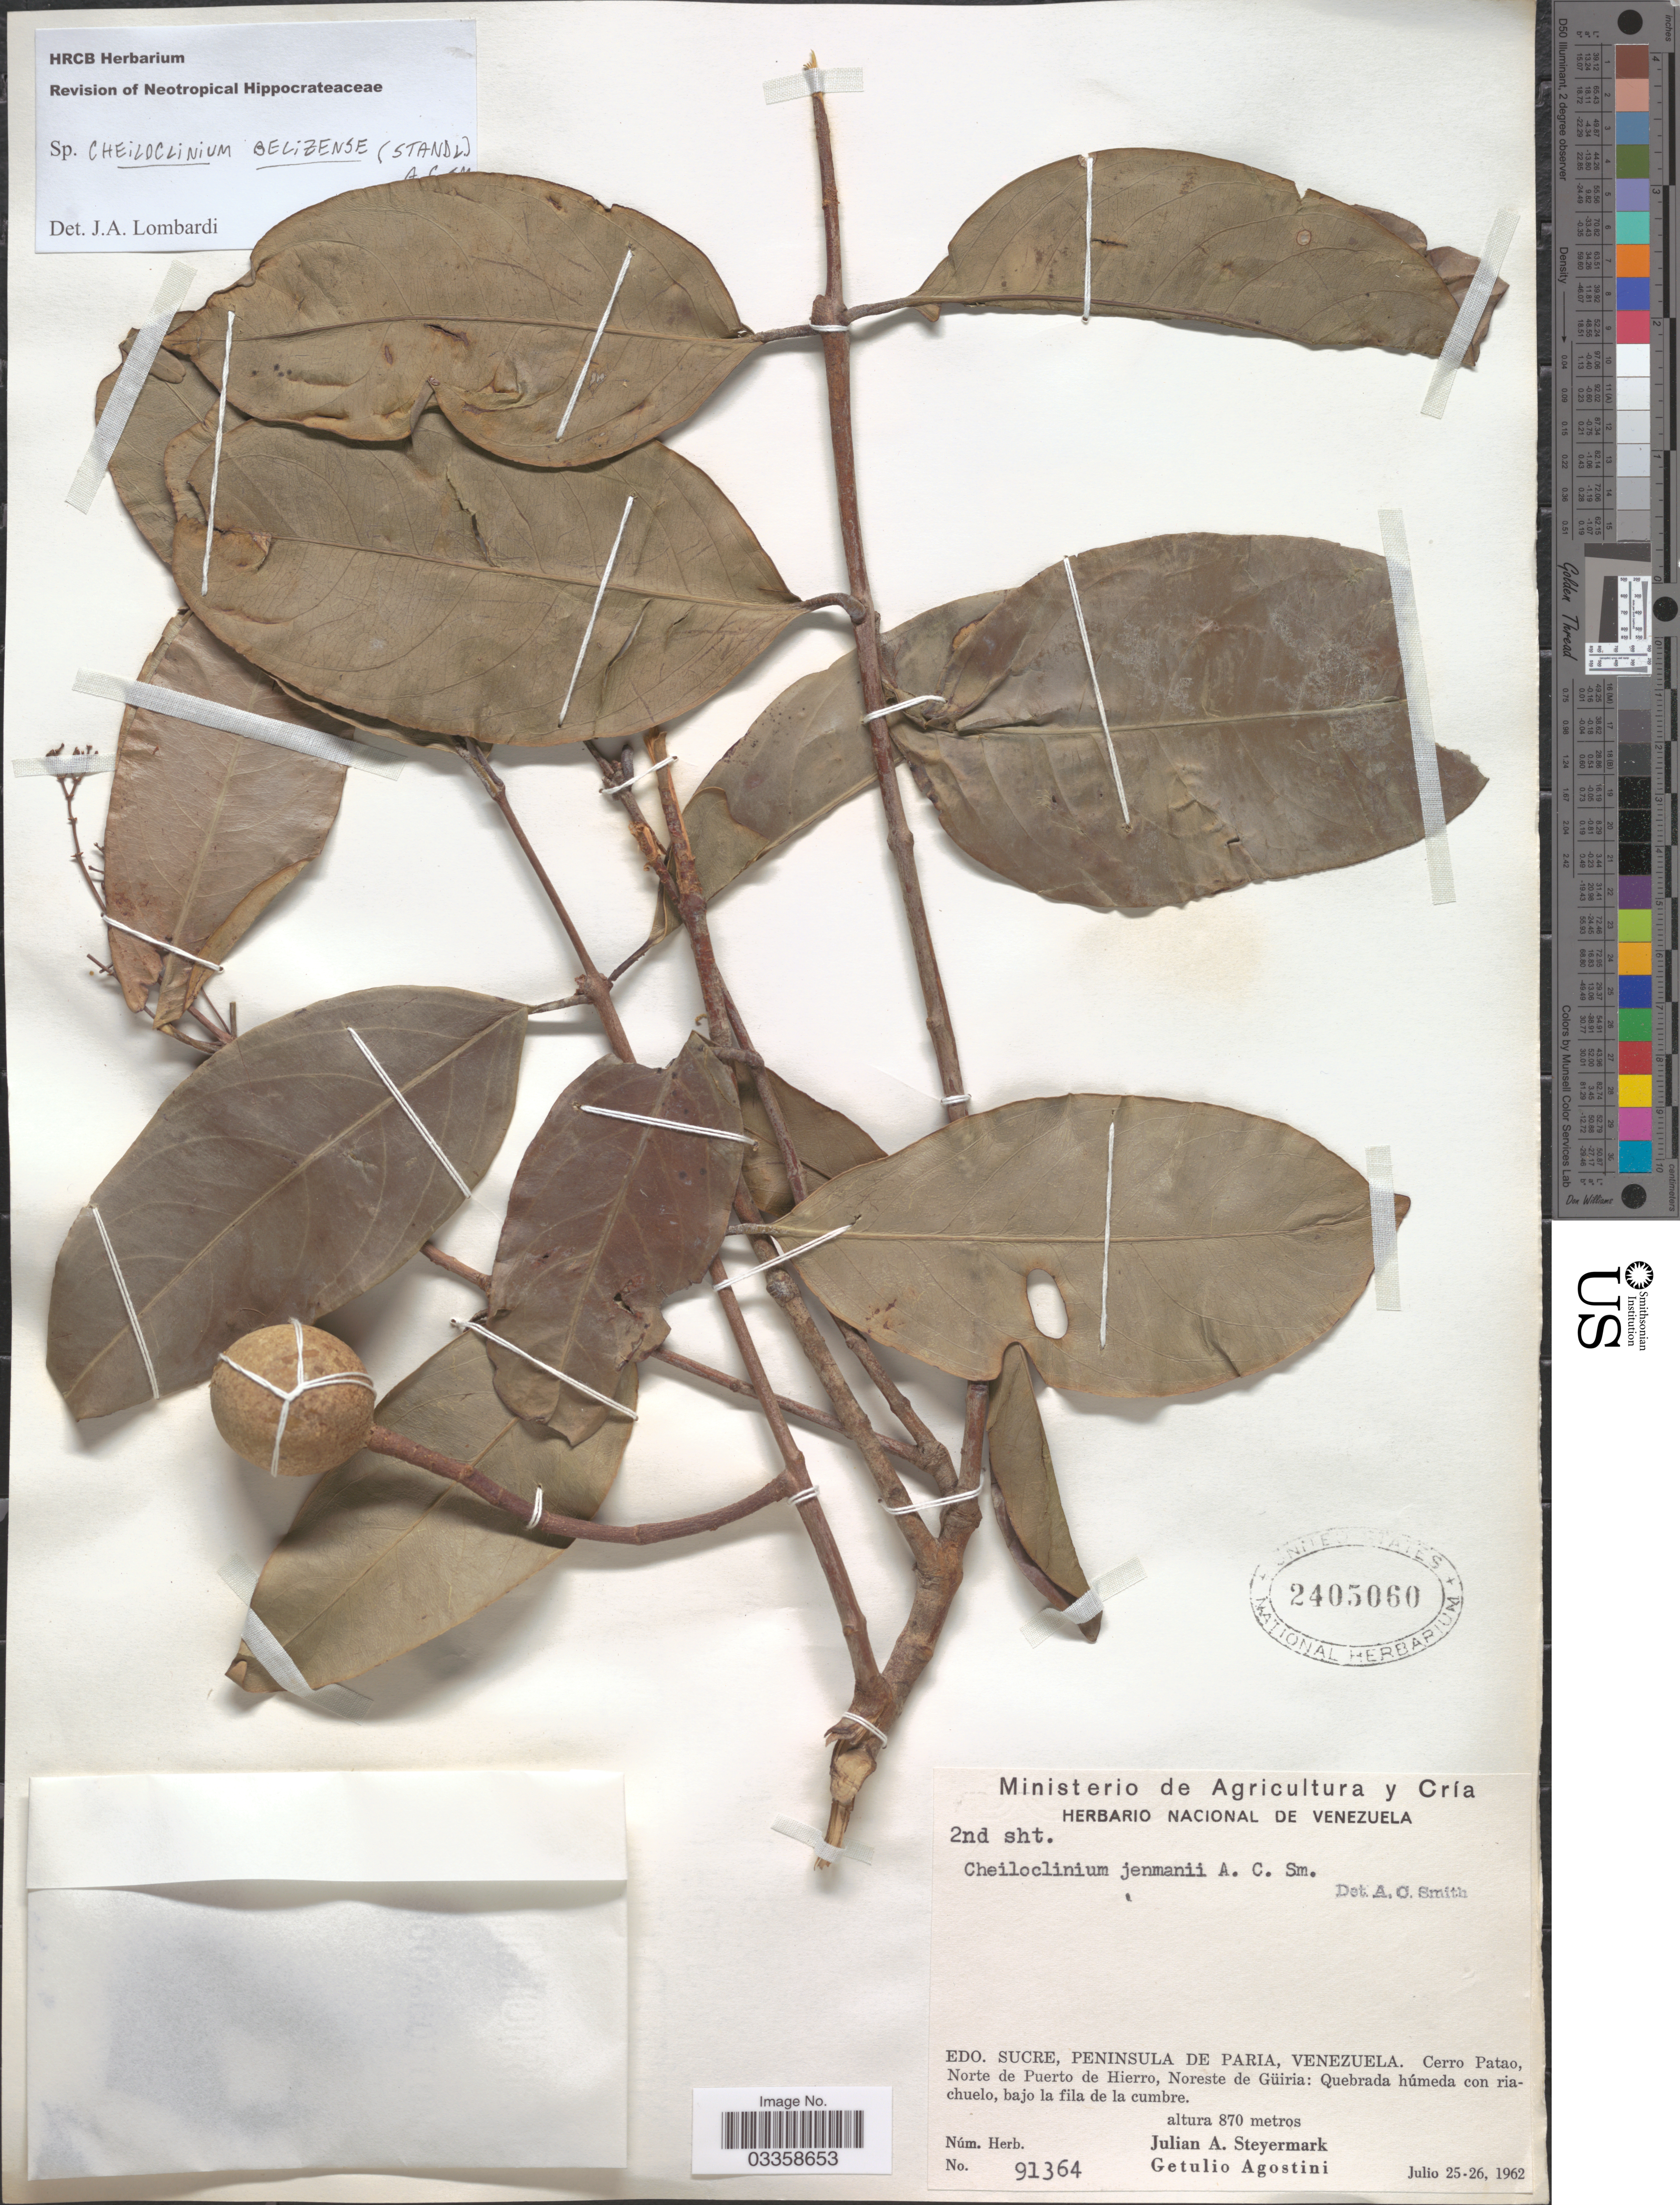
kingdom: Plantae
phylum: Tracheophyta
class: Magnoliopsida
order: Celastrales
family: Celastraceae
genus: Cheiloclinium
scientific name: Cheiloclinium belizense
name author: (Standl.) A.C. Sm.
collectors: J. Steyermark & G. Agostini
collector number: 91364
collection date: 1962-07-25/1962-07-26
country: Venezuela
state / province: Sucre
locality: Peninsula de Paria. Cerro Patao, Norte de Puerto de Hierro, Noreste de Güiria: Quebrada húmeda con riachuelo, bajo la fila de la cumbre.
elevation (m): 870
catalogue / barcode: US 2405060